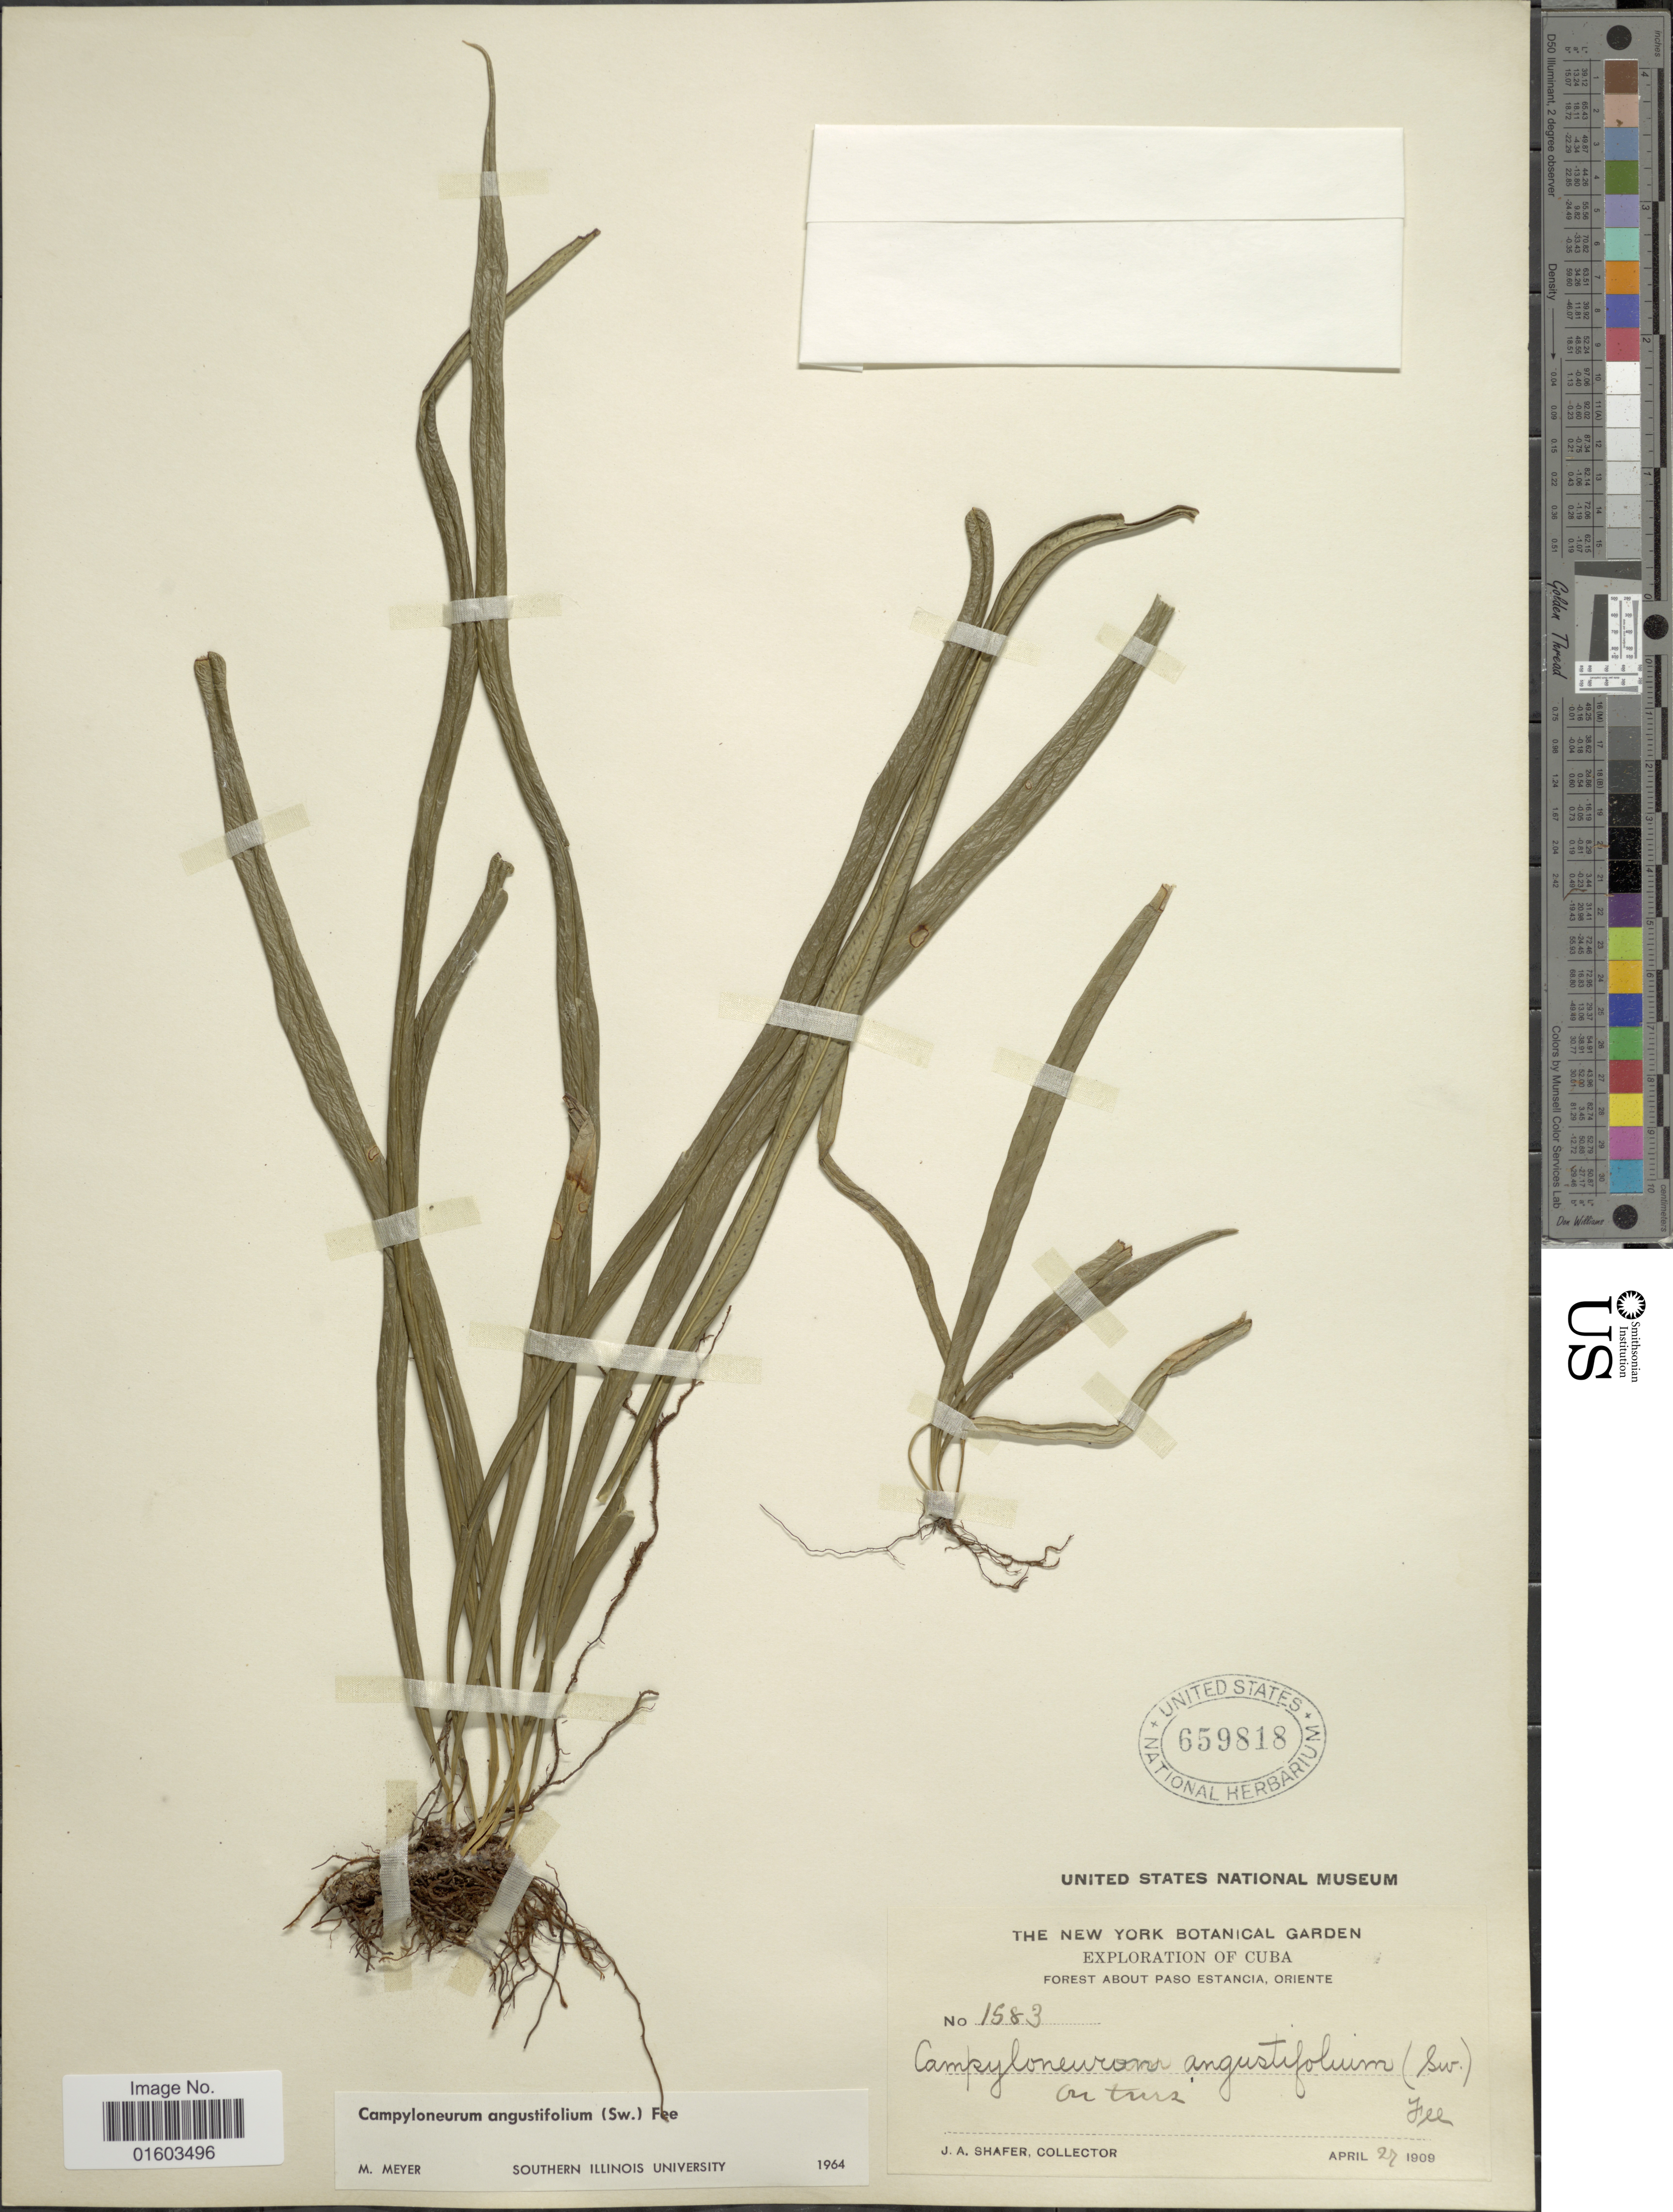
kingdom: Plantae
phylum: Tracheophyta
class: Polypodiopsida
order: Polypodiales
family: Polypodiaceae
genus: Campyloneurum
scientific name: Campyloneurum angustifolium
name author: (Sw.) Fée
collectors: J. A. Shafer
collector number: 1583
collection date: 1909-04-27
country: Cuba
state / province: Oriente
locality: Foret about Paso Estancia, Oriente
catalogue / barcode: US 659818